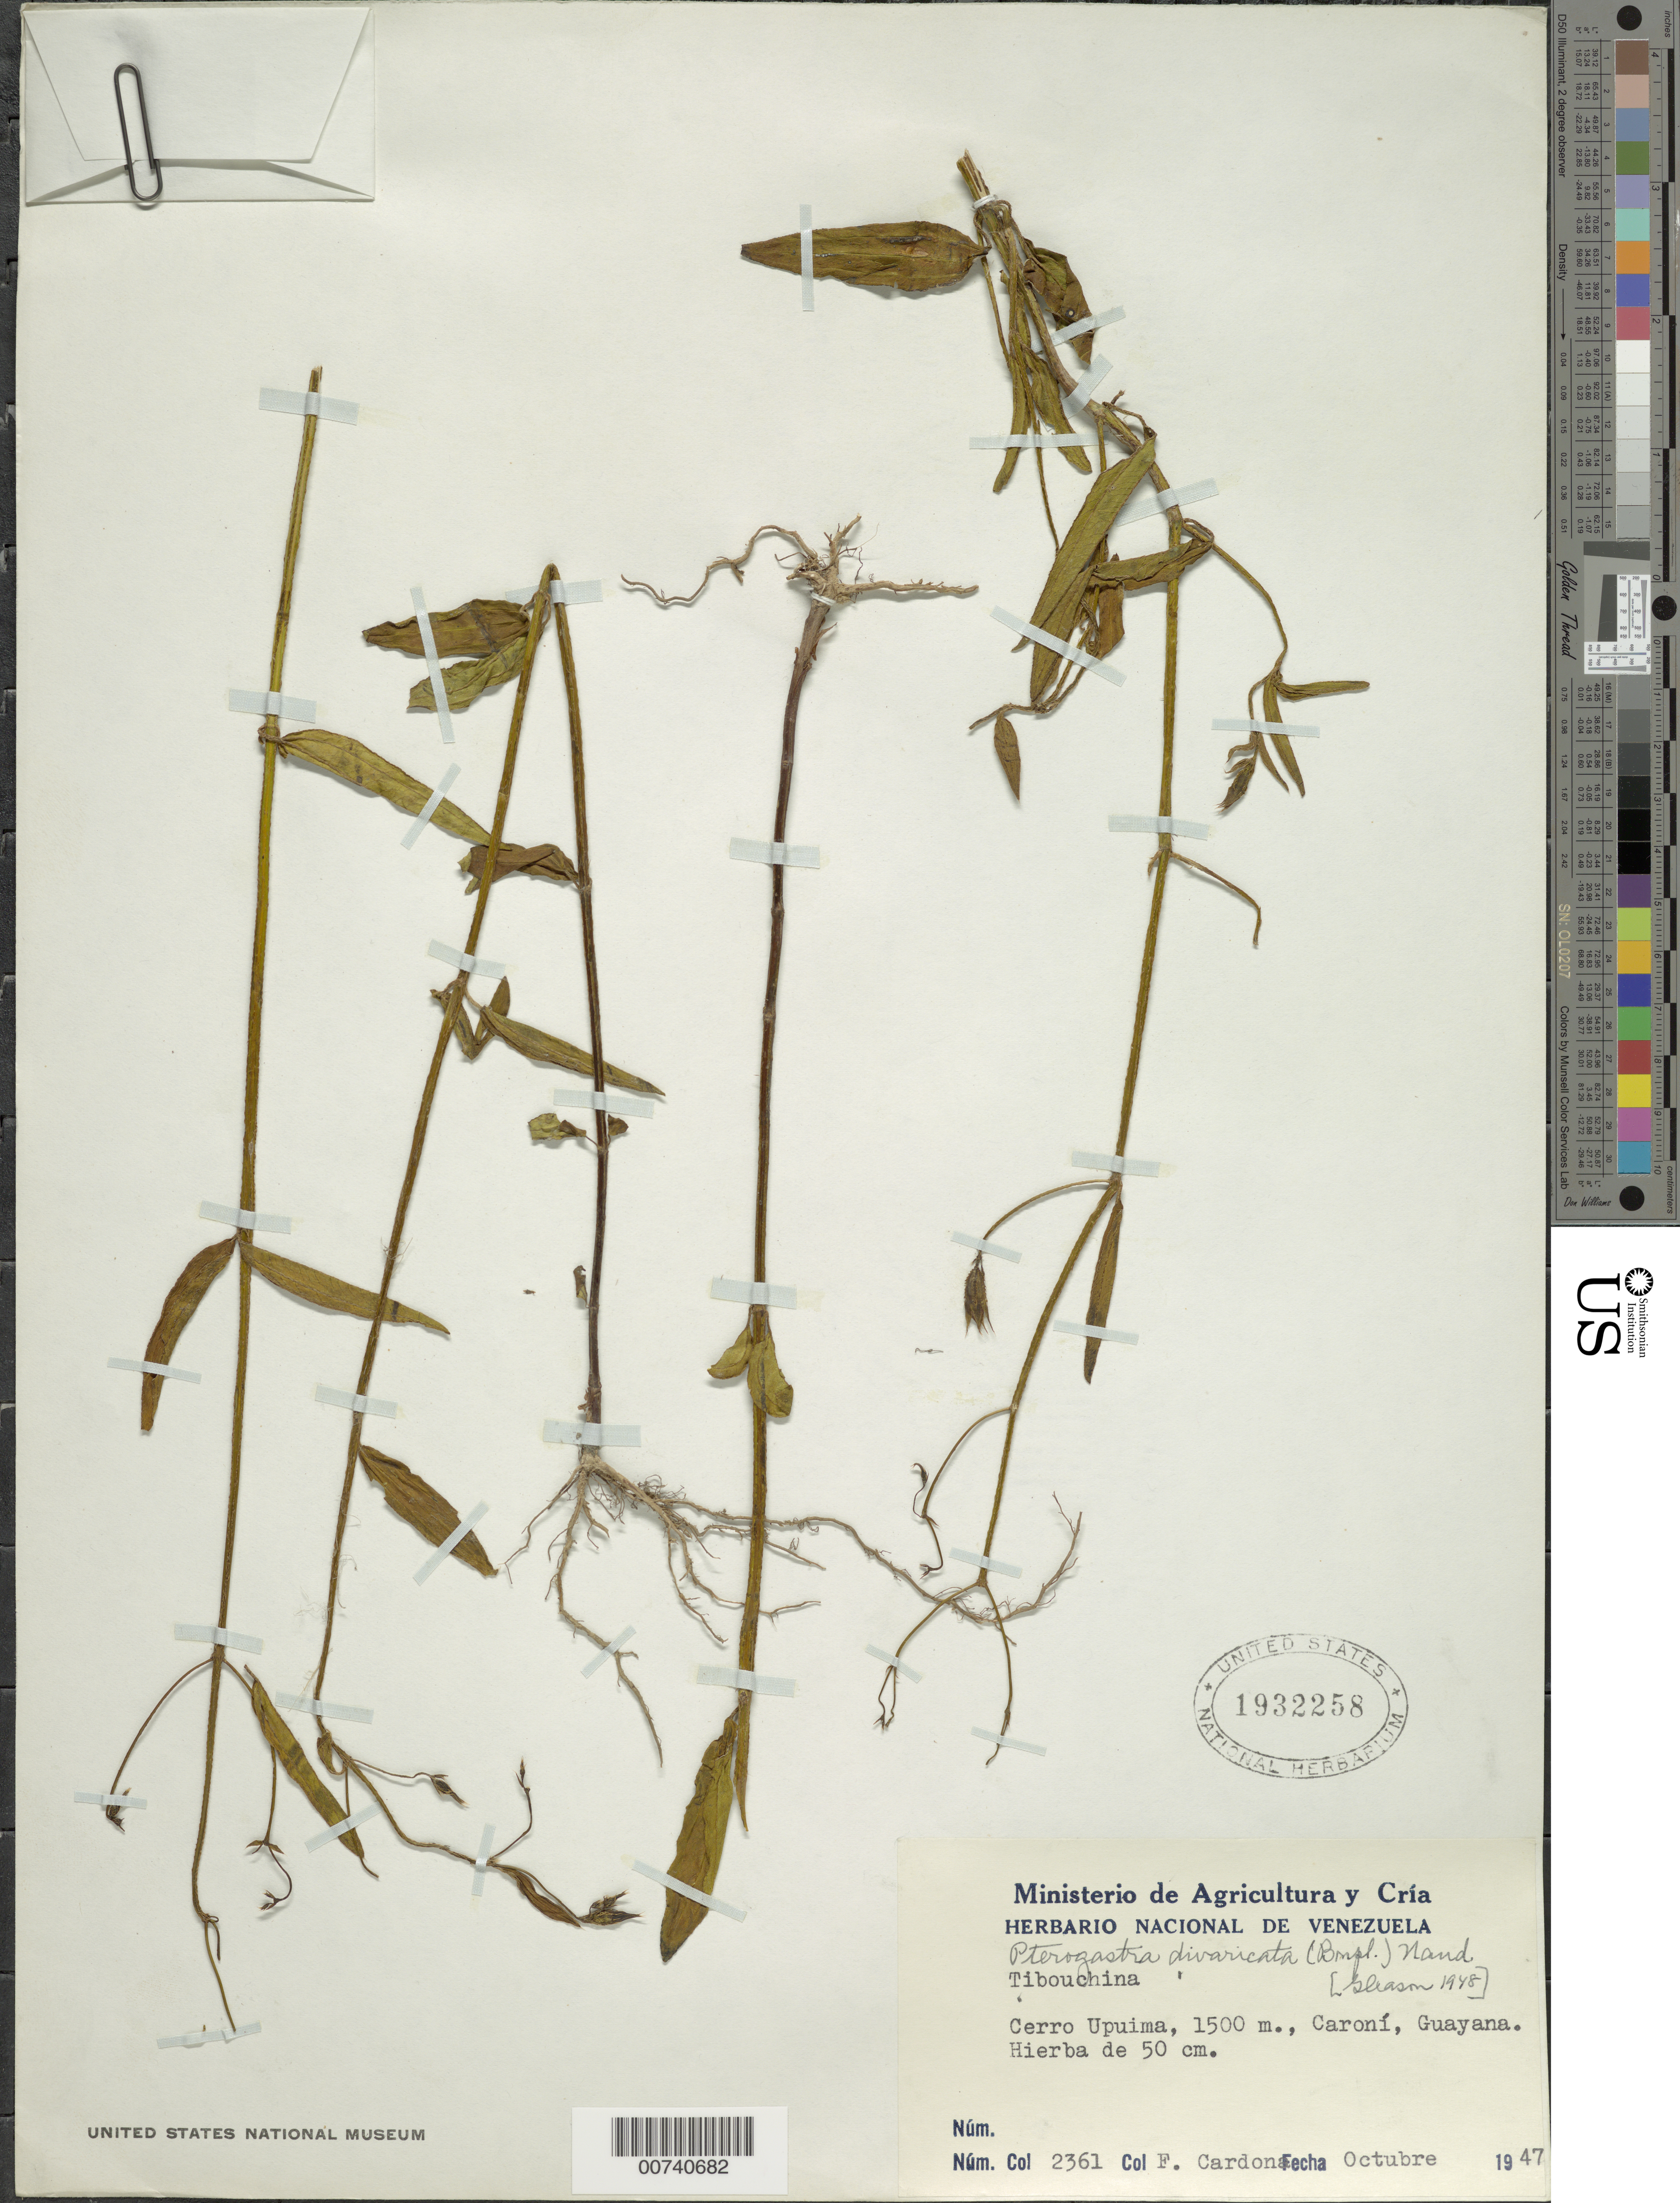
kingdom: Plantae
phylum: Tracheophyta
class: Magnoliopsida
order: Myrtales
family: Melastomataceae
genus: Pterogastra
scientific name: Pterogastra divaricata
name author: (Bonpl.) Naudin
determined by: Gleason, H. A.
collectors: F. Cardona Puig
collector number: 2361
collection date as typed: Oct-47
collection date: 1947-10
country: Venezuela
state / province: Bolívar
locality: Cerro Acopán, Río Caroní, Guayana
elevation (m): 1500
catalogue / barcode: US 1932258